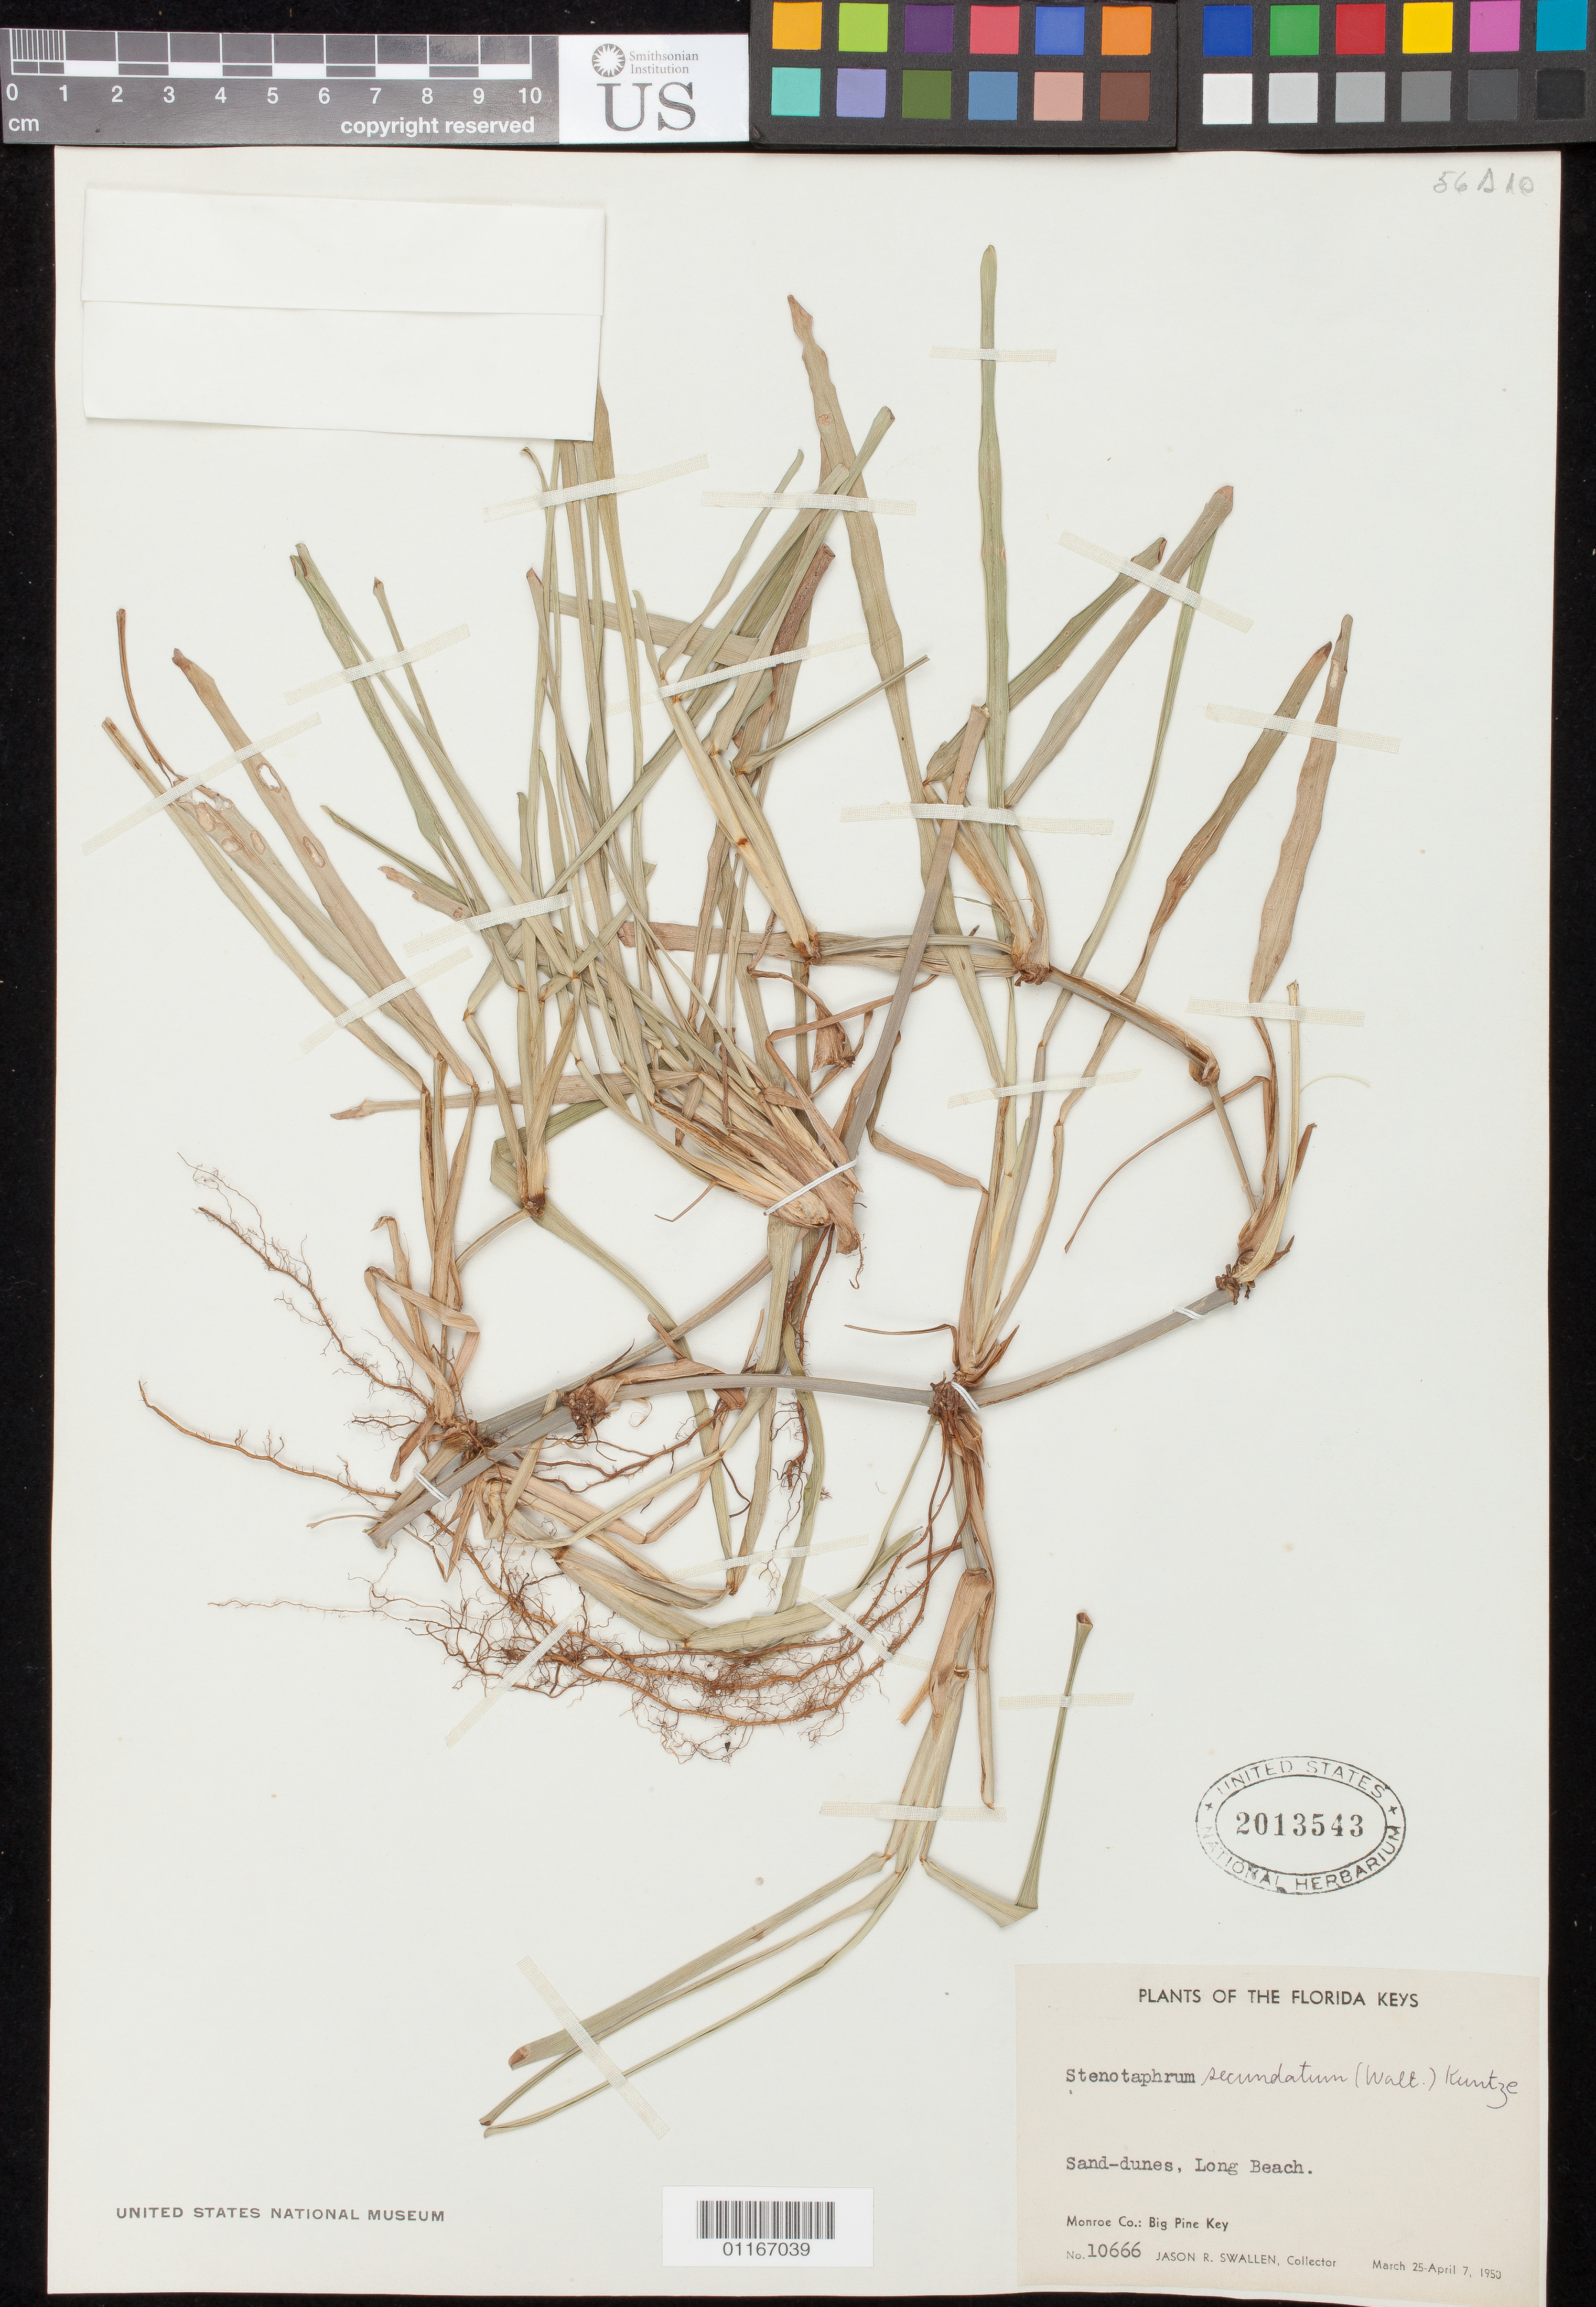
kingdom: Plantae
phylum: Tracheophyta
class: Liliopsida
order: Poales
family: Poaceae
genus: Stenotaphrum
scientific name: Stenotaphrum secundatum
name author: (Walter) Kuntze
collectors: J. R. Swallen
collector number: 10666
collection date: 1950-03-25/1950-04-07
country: United States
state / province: Florida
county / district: Monroe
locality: Long Beach, Big Pine Key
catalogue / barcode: US 2013543